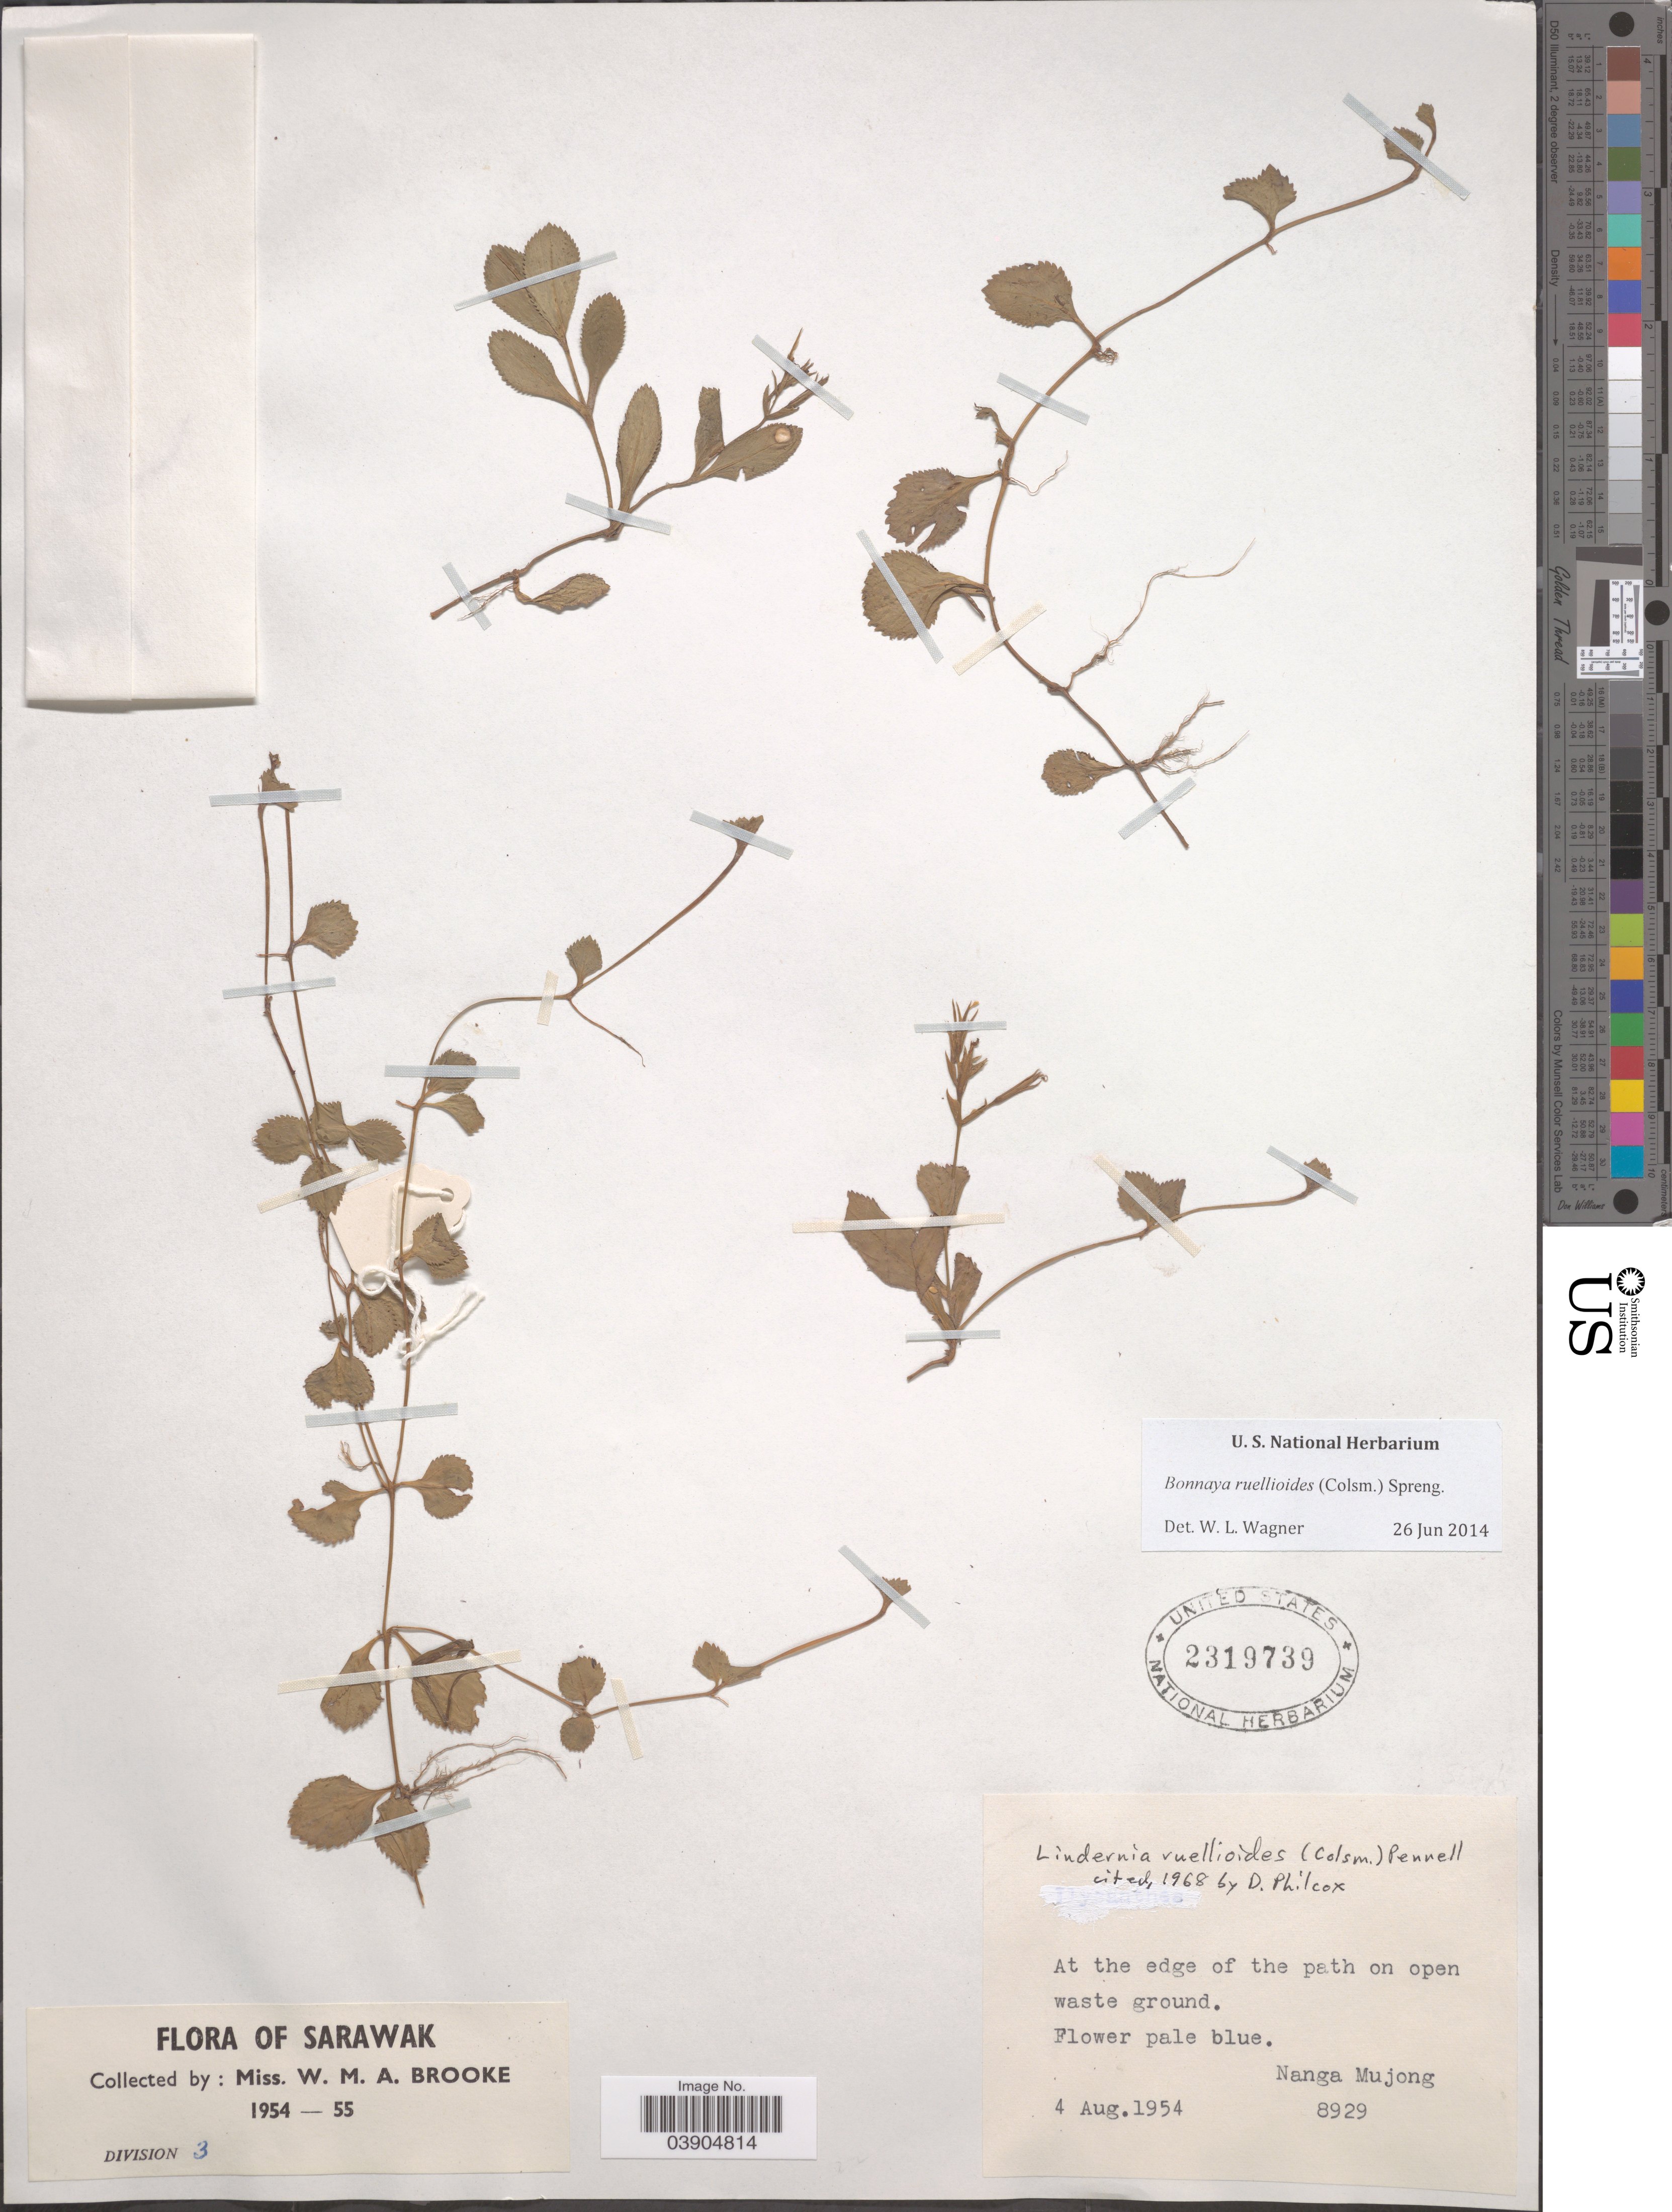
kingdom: Plantae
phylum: Tracheophyta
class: Magnoliopsida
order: Lamiales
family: Linderniaceae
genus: Lindernia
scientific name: Lindernia ruellioides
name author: (Colsm.) Pennell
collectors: W. Brooke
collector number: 8929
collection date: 1954-08-04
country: Malaysia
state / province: Sarawak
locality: Divison 3. Nanga Mujong.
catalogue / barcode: US 2319739